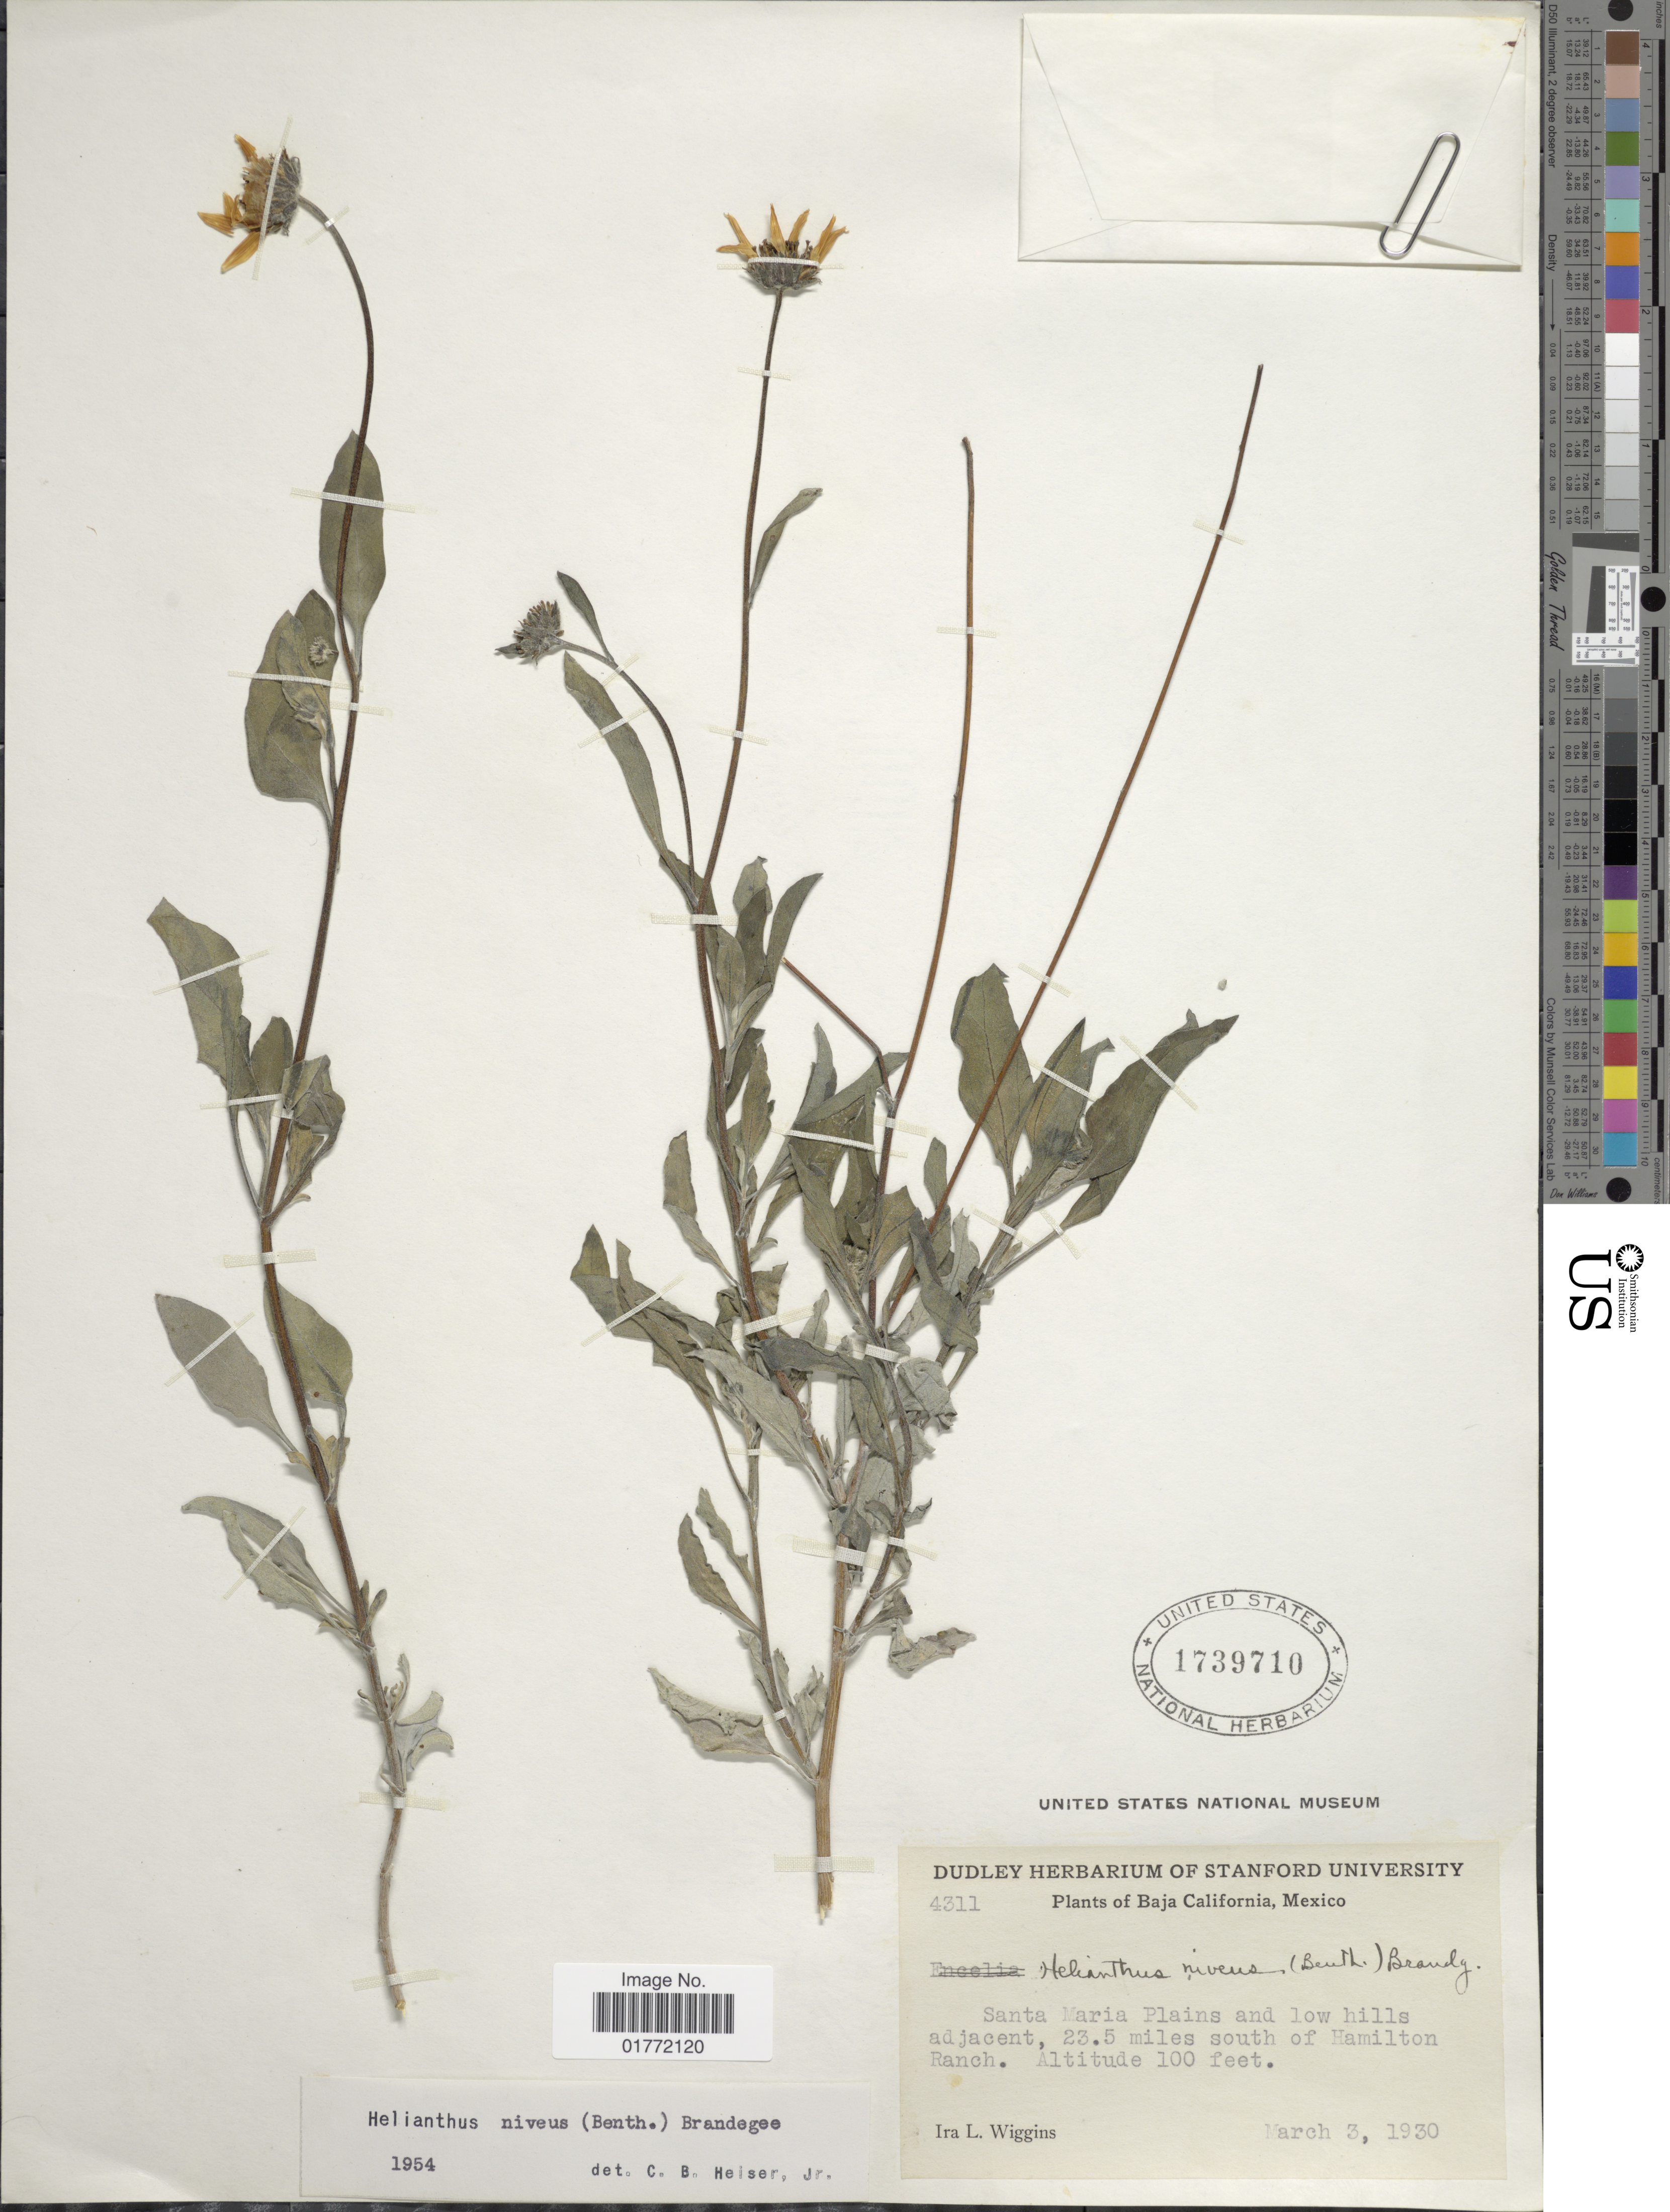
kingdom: Plantae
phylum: Tracheophyta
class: Magnoliopsida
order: Asterales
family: Asteraceae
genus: Helianthus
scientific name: Helianthus niveus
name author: (Benth.) Brandegee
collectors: I. L. Wiggins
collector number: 4311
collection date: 1930-03-03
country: Mexico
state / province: Baja California Sur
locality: Sanra Maria Plains and low hills adjacent, 23.5 miles south of Hamilton Ranch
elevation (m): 30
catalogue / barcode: US 1739710